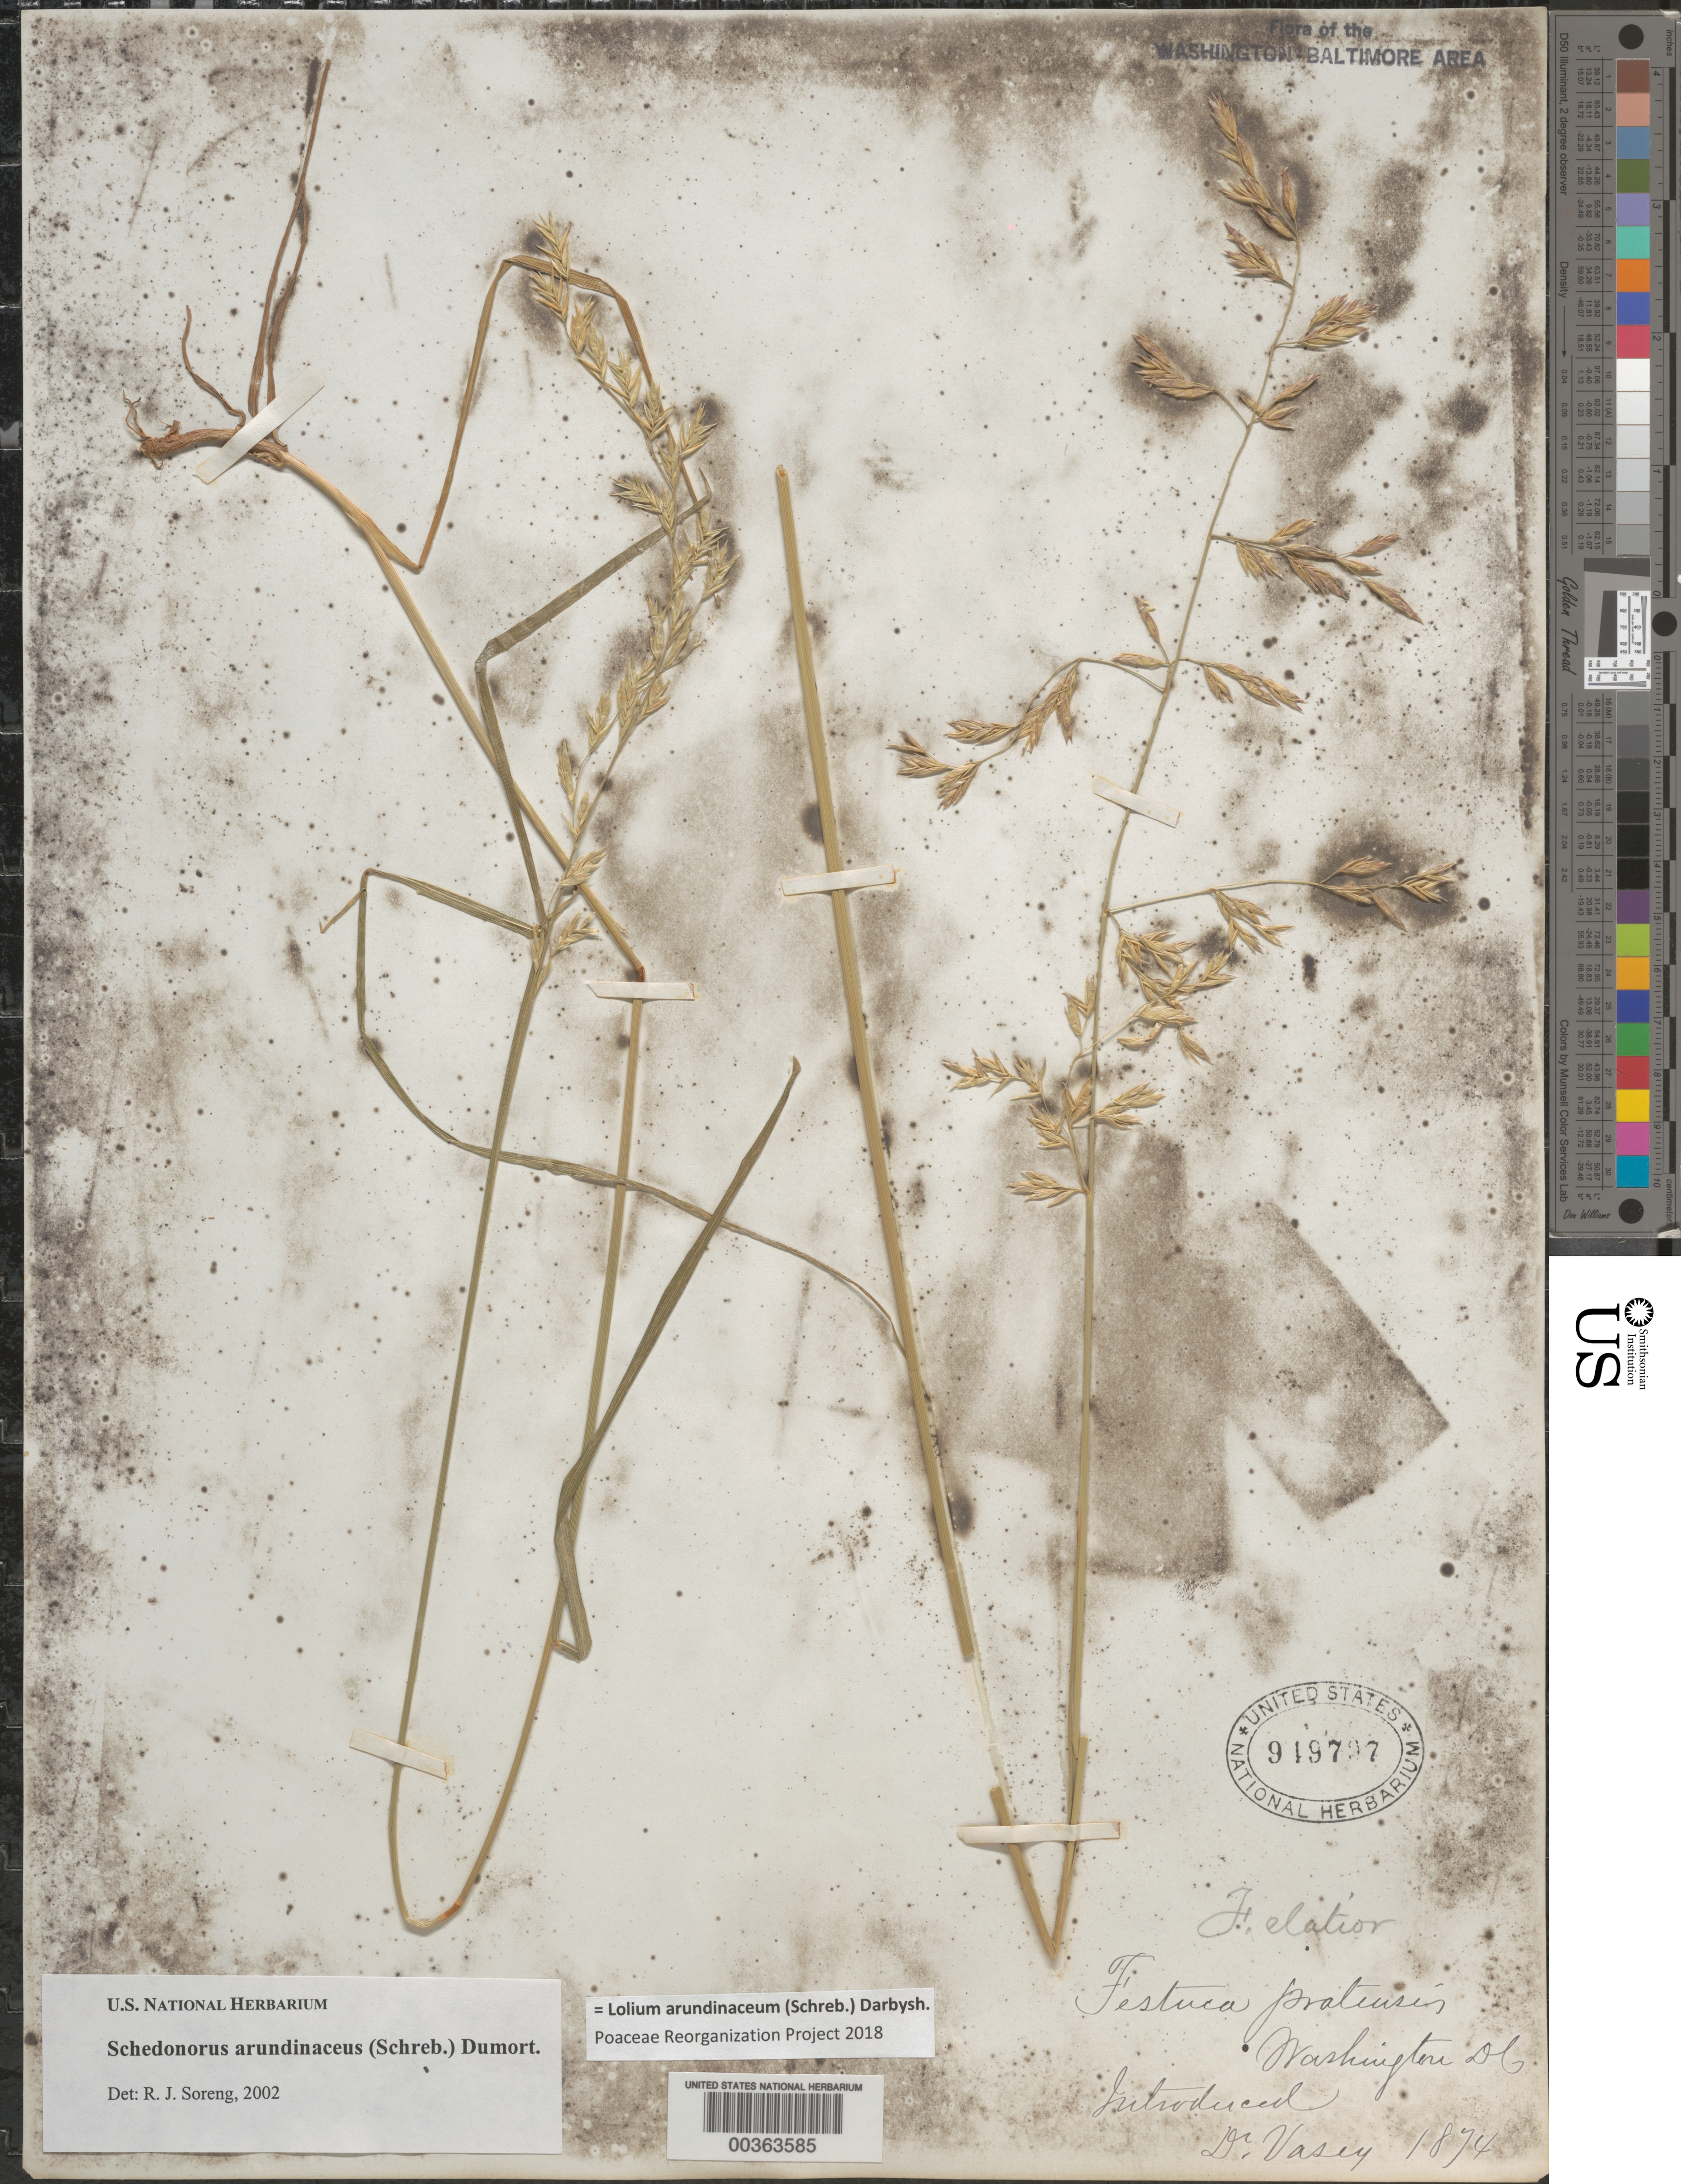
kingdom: Plantae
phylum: Tracheophyta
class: Liliopsida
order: Poales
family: Poaceae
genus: Lolium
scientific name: Lolium arundinaceum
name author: (Schreb.) Darbysh.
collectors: G. Vasey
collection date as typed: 1874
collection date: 1874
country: United States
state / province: District of Columbia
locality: Washington DC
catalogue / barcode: US 919797